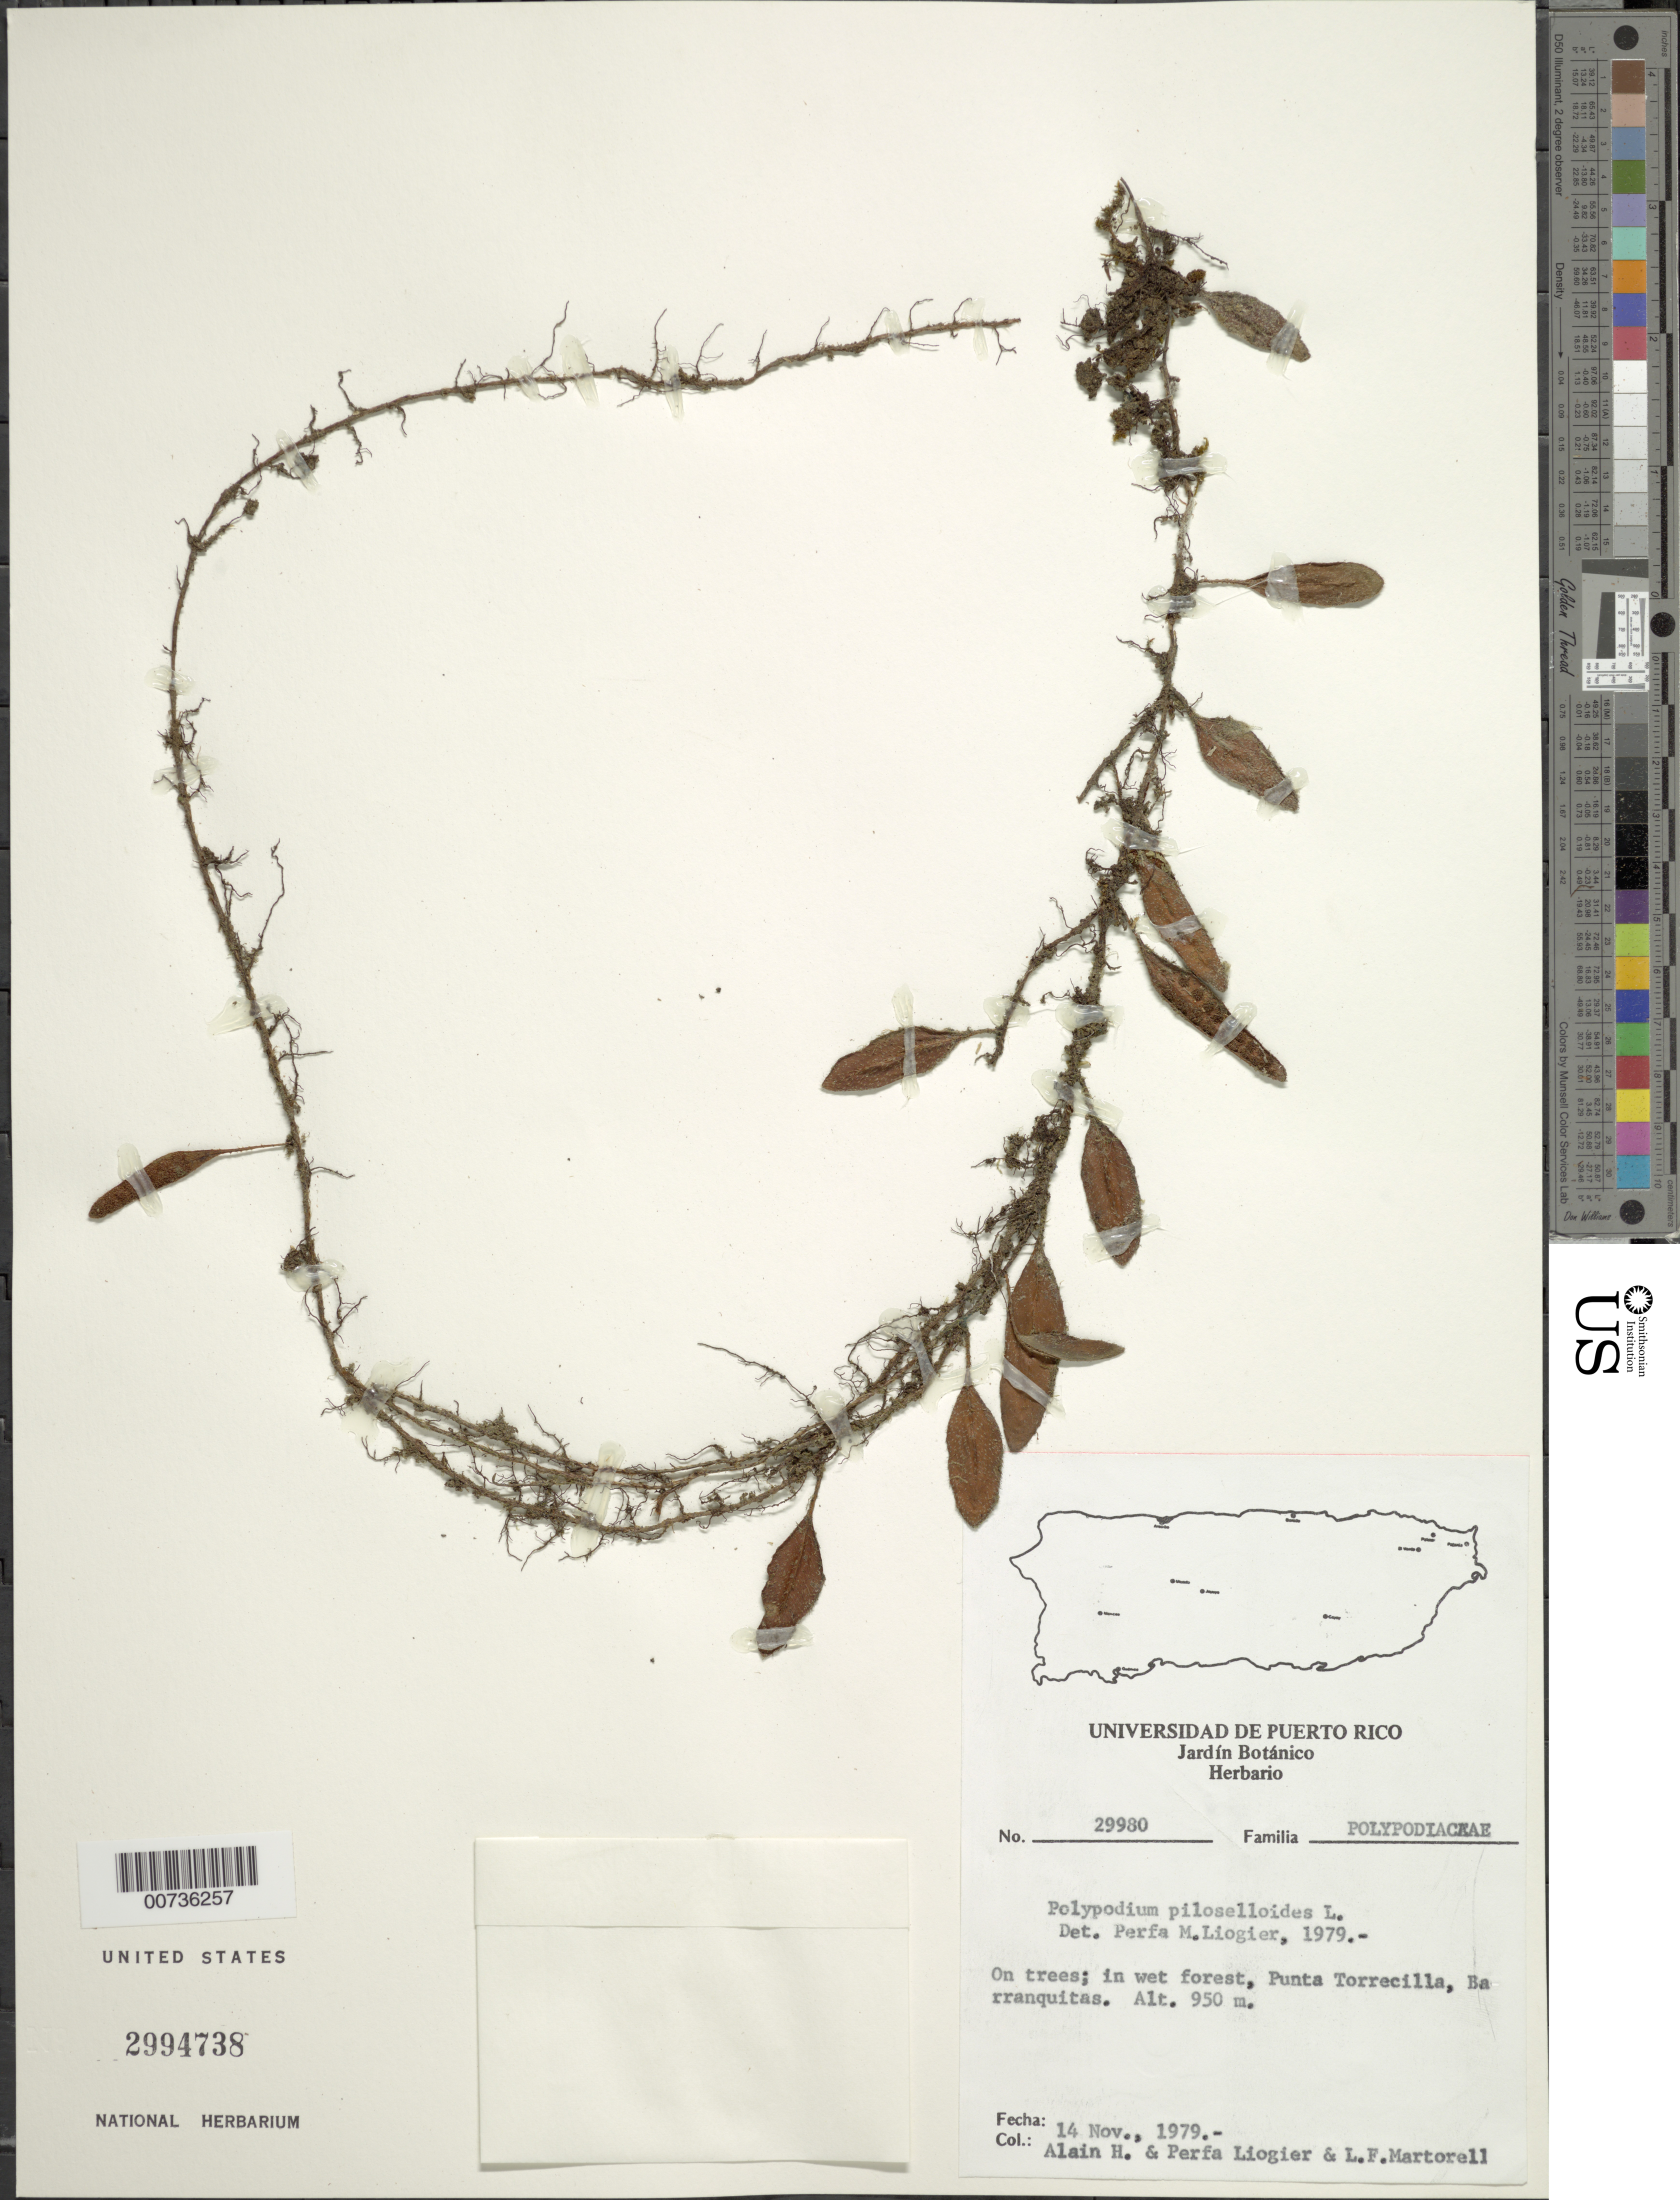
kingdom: Plantae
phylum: Tracheophyta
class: Polypodiopsida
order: Polypodiales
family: Polypodiaceae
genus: Microgramma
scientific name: Microgramma piloselloides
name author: (L.) Copel.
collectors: A. H. Liogier, M. P. Liogier & L. Martorell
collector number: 29980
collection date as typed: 14 Nov 1979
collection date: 1979-11-14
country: Puerto Rico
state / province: Barranquitas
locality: Punta Torrecilla, Barranquitas. In forest.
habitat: On trees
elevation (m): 950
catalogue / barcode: US 2994738